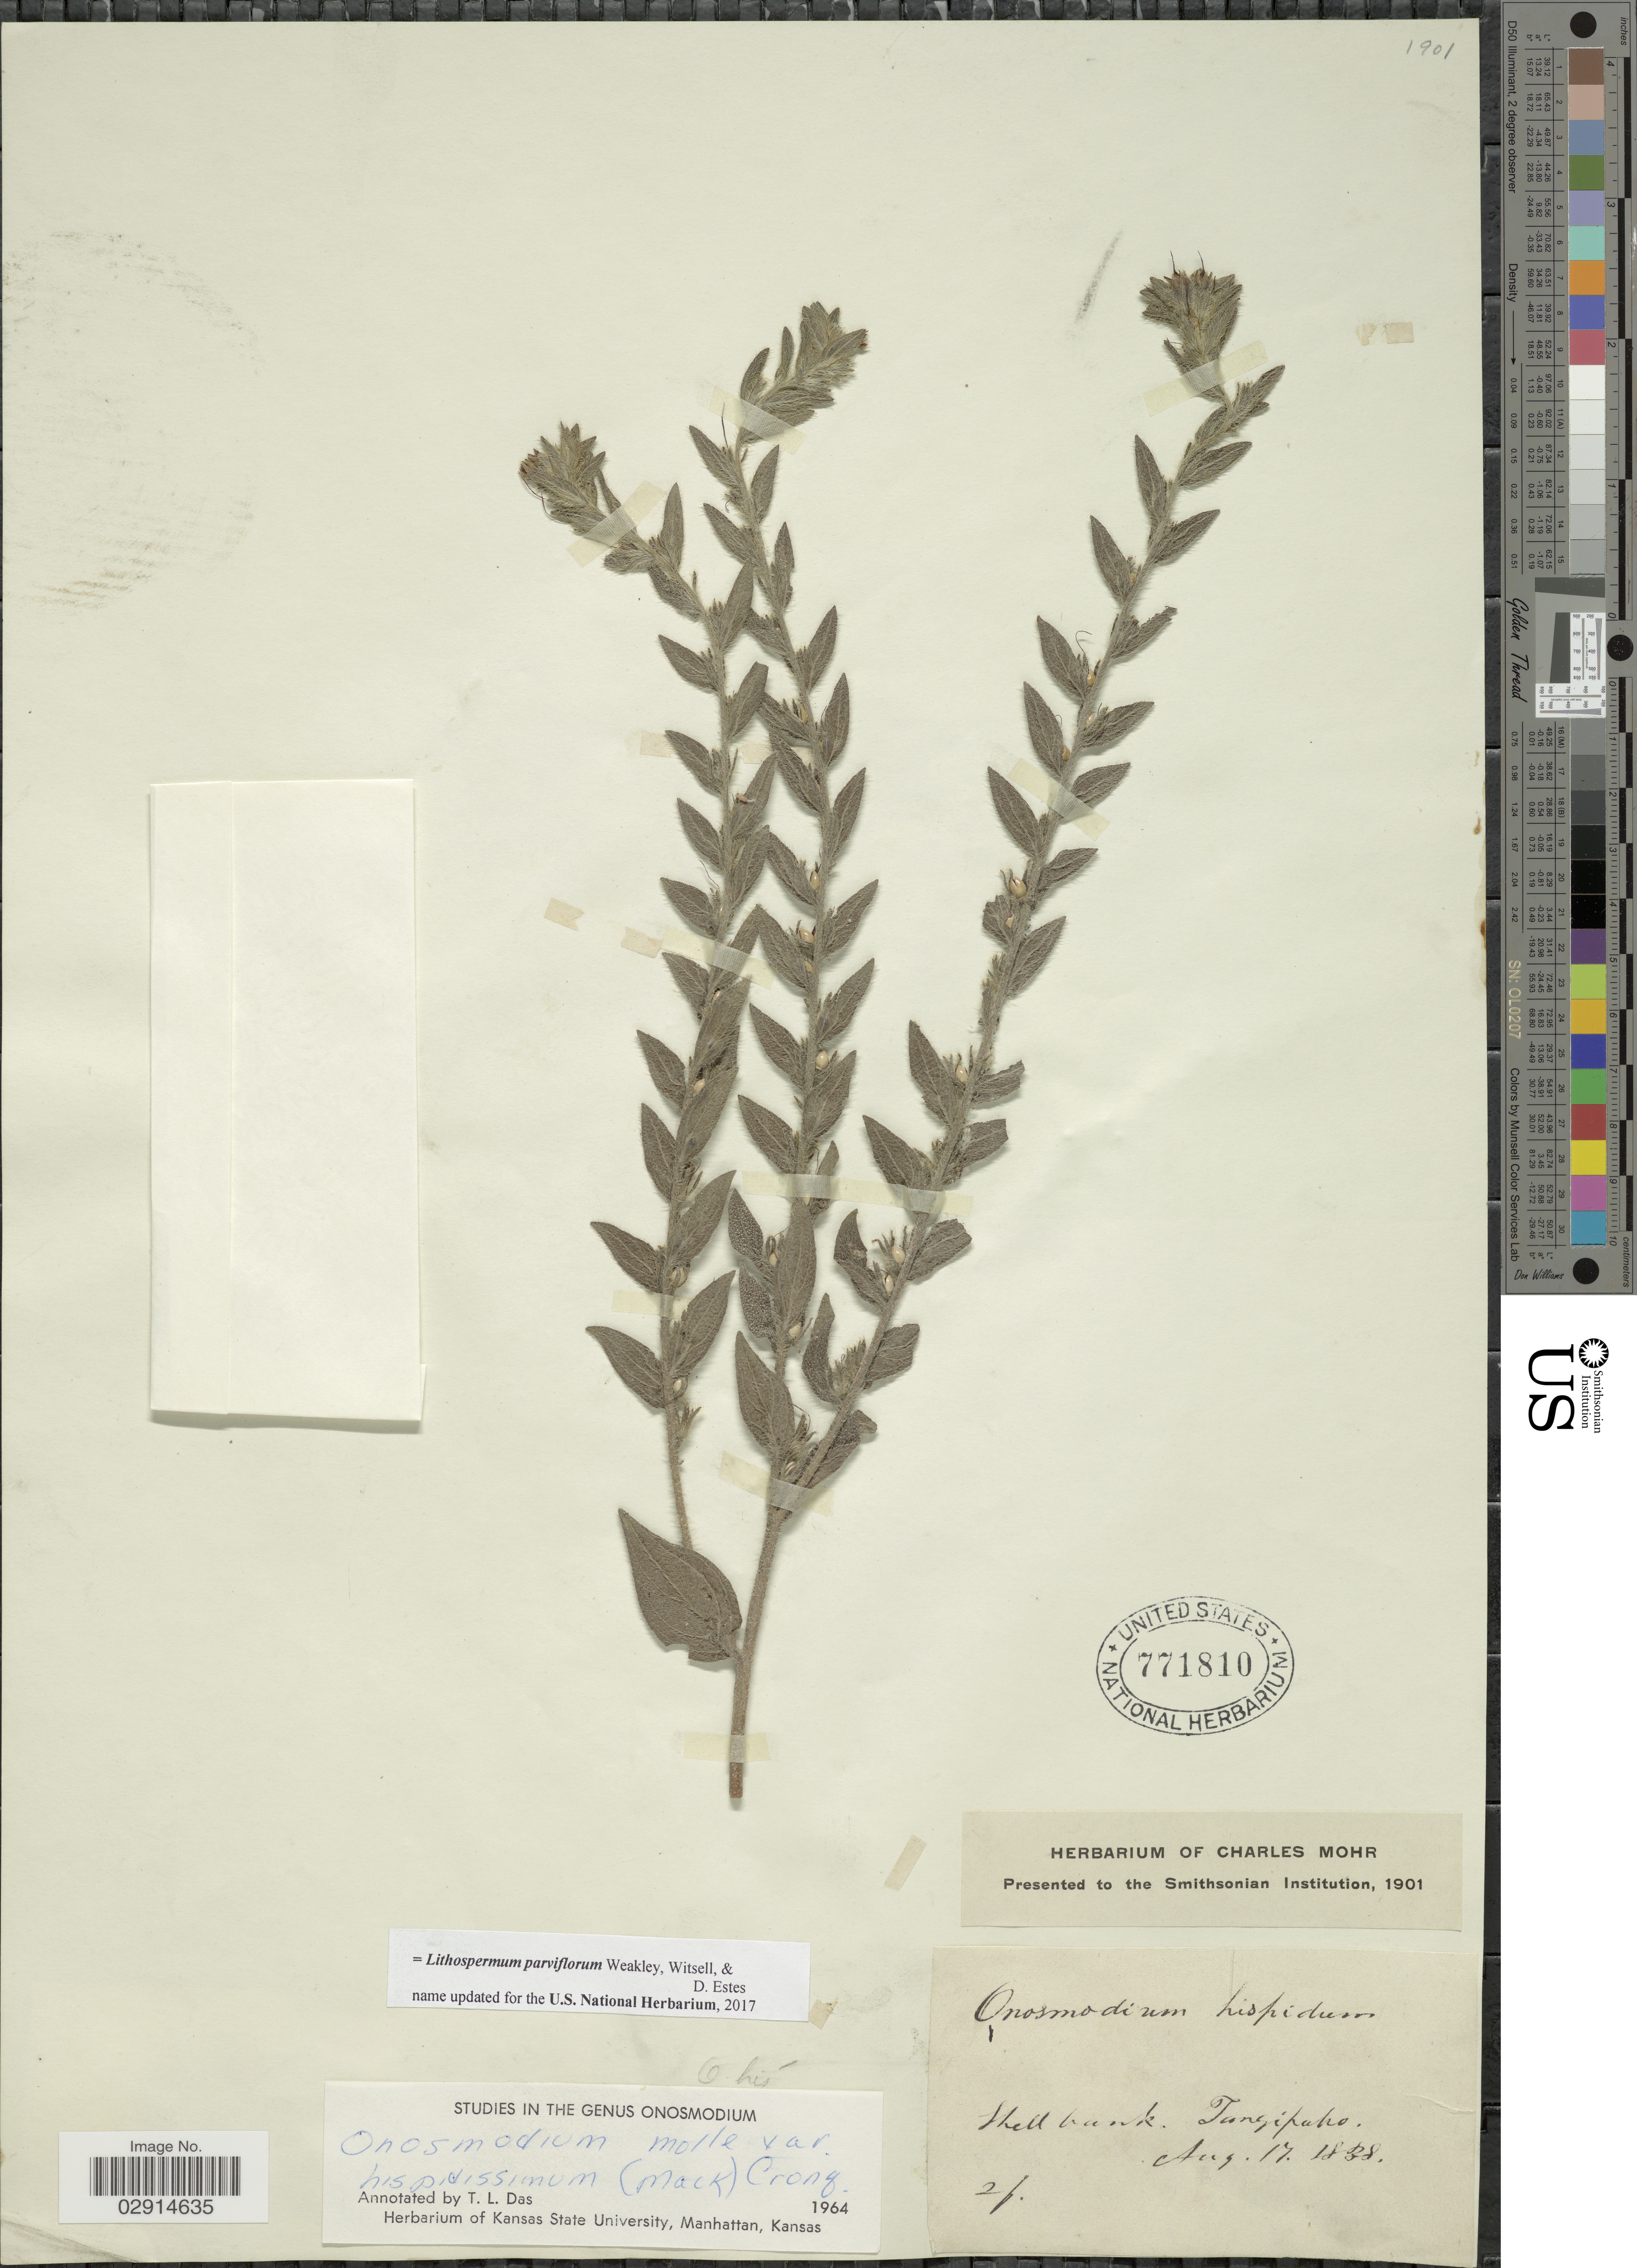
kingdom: Plantae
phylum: Tracheophyta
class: Magnoliopsida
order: Boraginales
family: Boraginaceae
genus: Lithospermum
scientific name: Lithospermum parviflorum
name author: Weakley et al.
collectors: ex herb. Charles Mohr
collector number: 21*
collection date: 1838-08-17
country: United States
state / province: Louisiana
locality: Tangipaho.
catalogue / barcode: US 771810